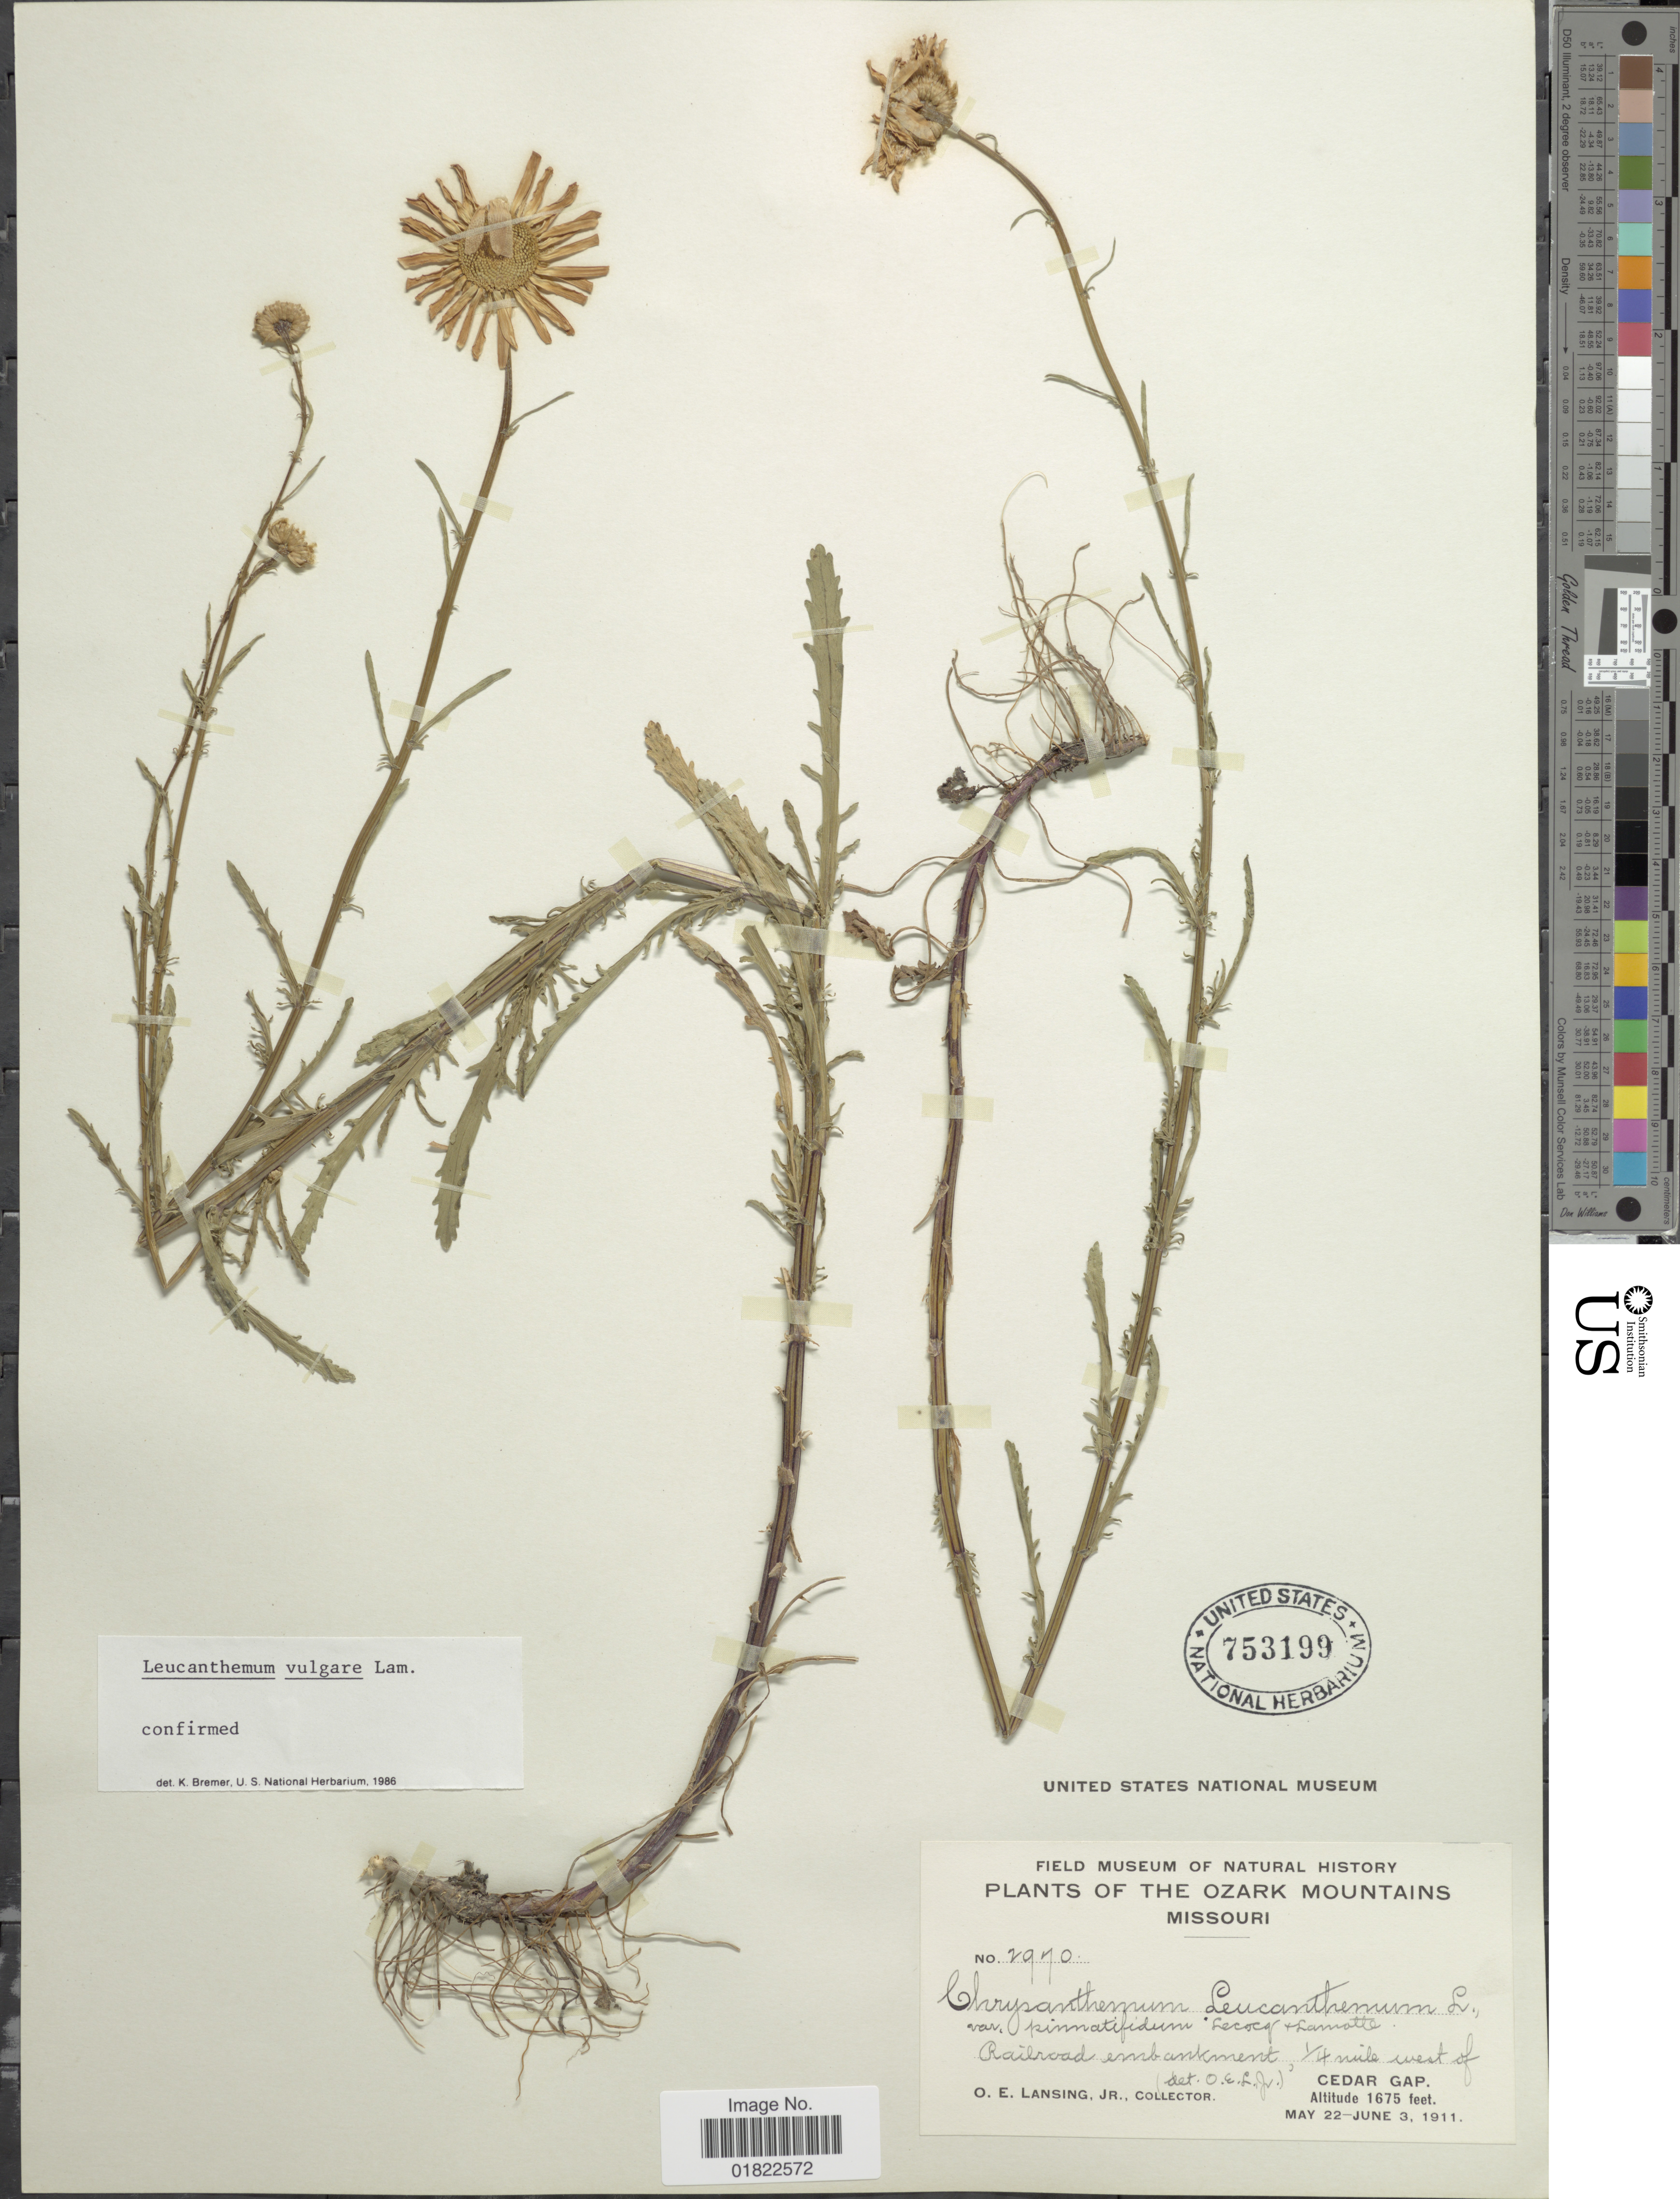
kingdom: Plantae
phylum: Tracheophyta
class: Magnoliopsida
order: Asterales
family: Asteraceae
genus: Leucanthemum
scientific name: Leucanthemum vulgare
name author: Lam.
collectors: O. Lansing Jr.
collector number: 2970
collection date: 1911-05-22/1911-06-03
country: United States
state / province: Missouri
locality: The Ozark Mountains, Railroad embankment, ¼ mile west of Cedar Gap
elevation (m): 511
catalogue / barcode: US 753199